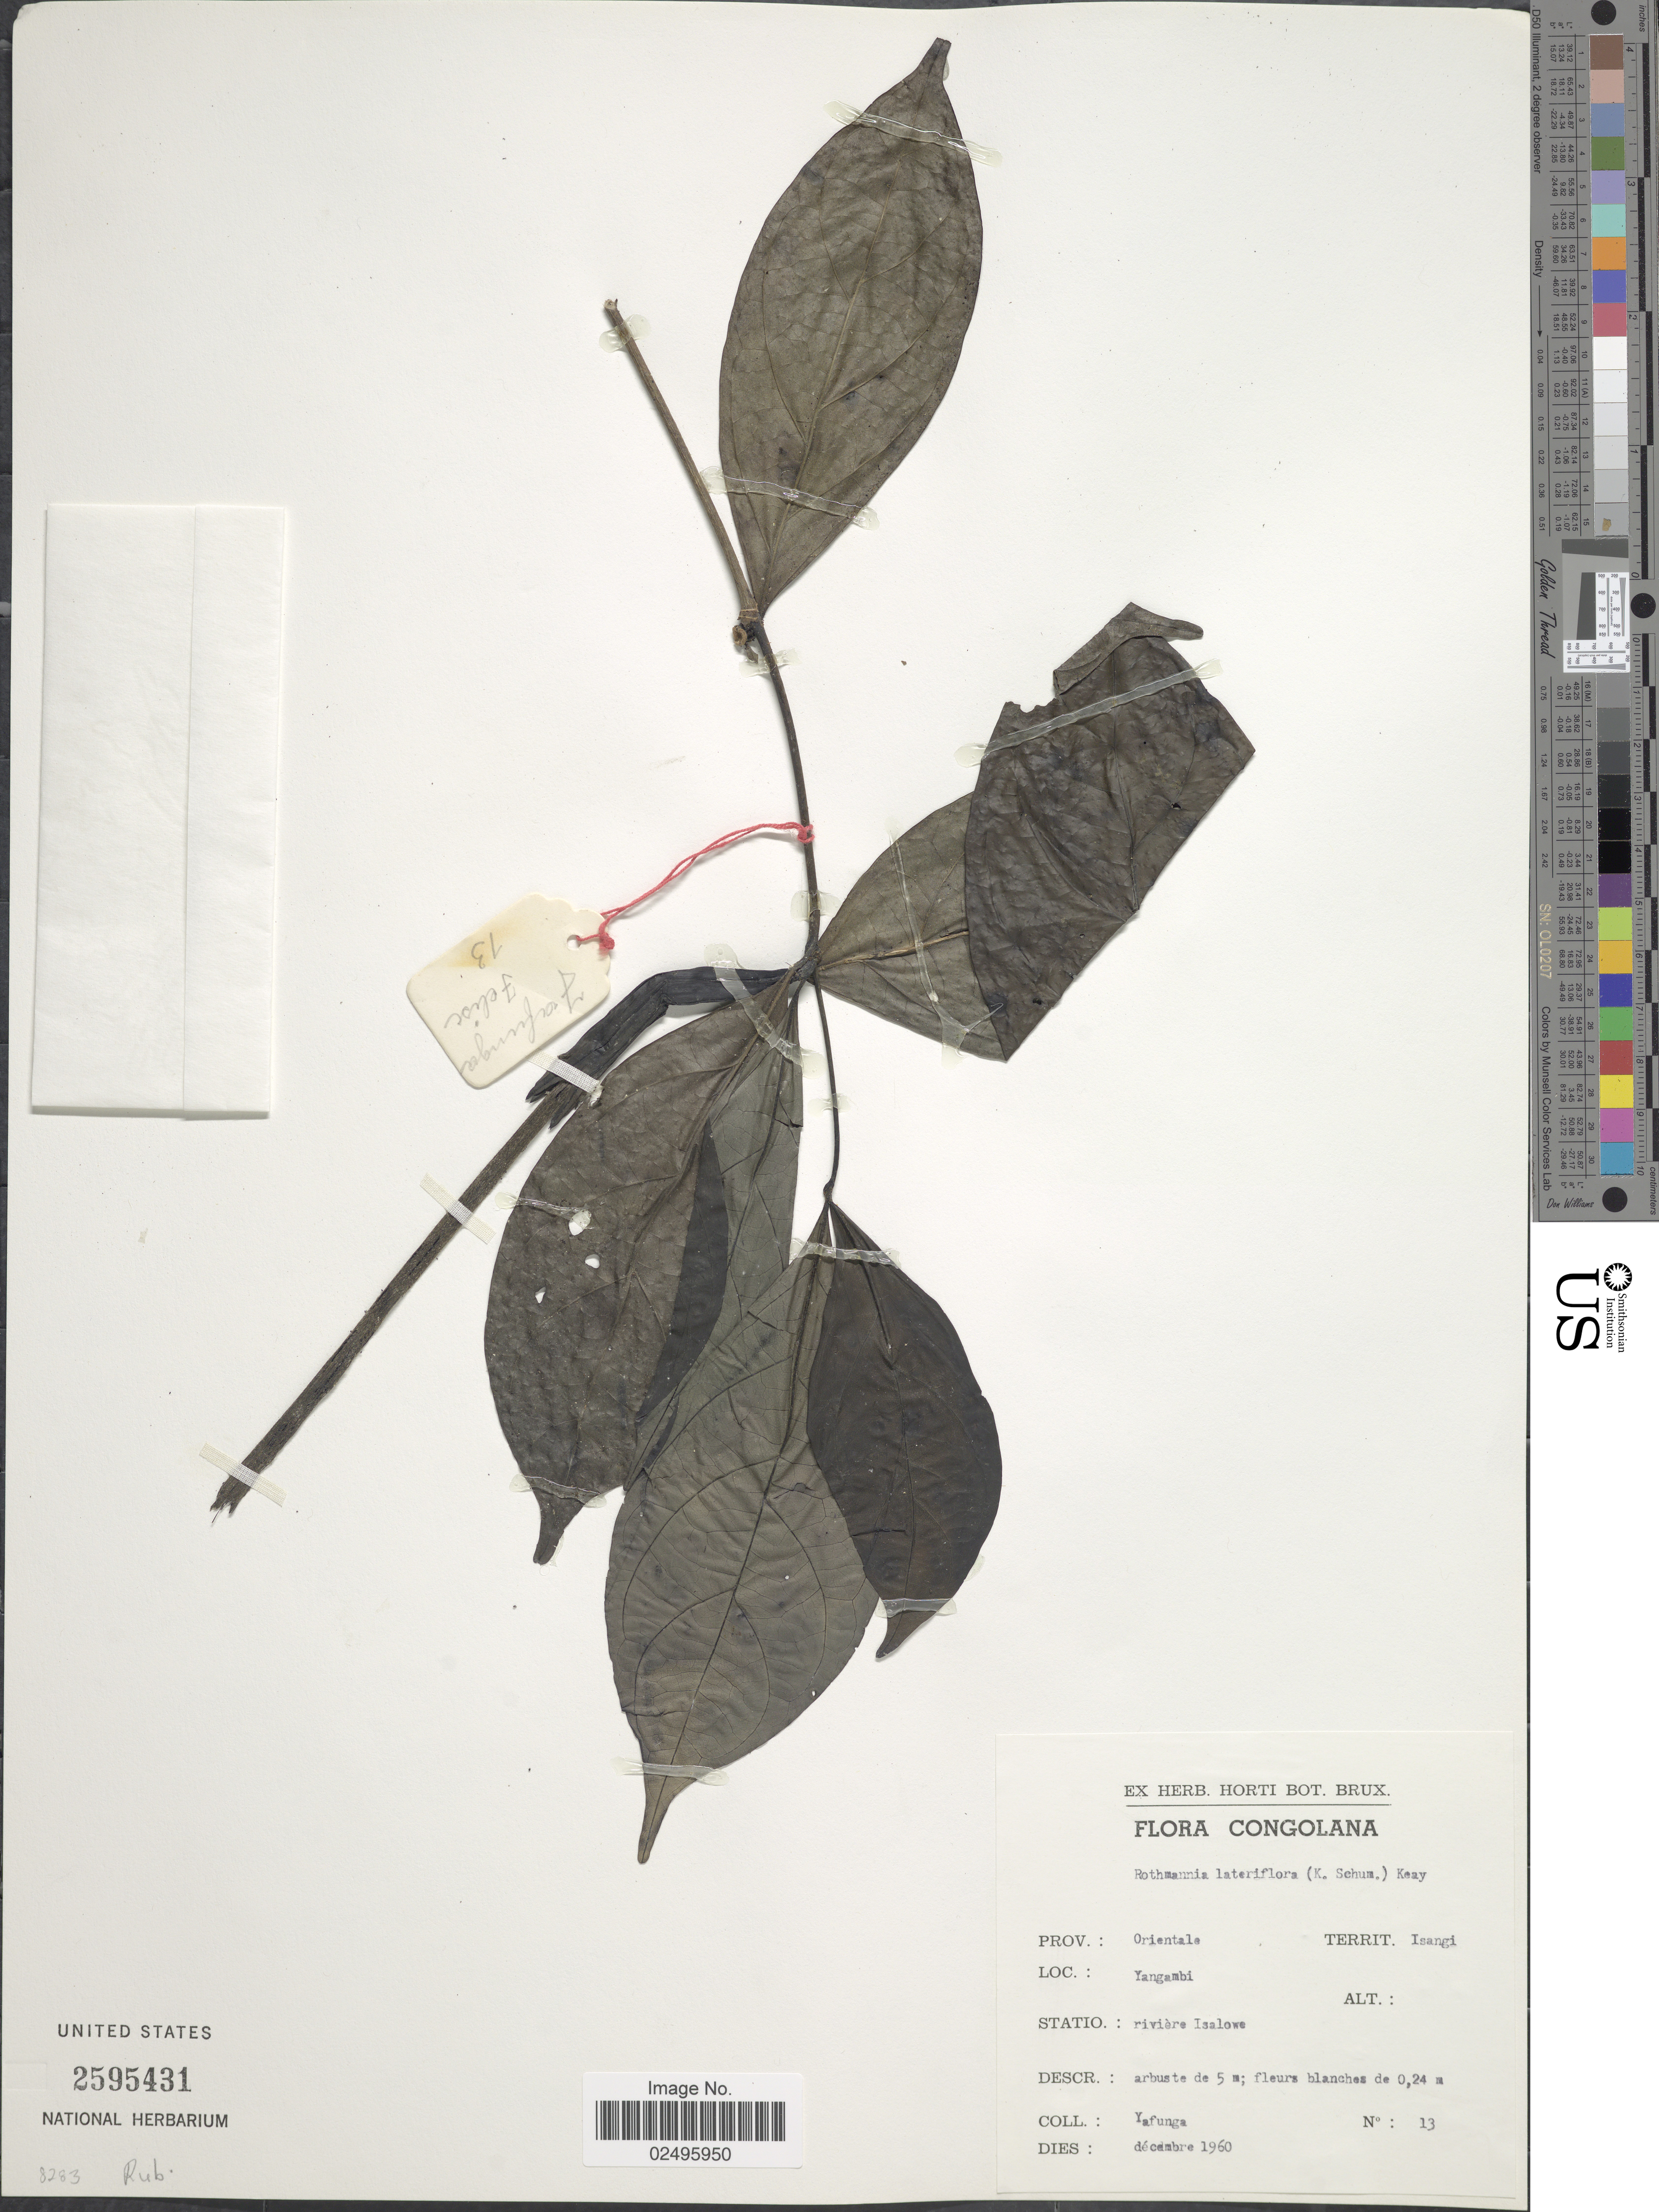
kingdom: Plantae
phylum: Tracheophyta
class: Magnoliopsida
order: Gentianales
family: Rubiaceae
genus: Rothmannia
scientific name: Rothmannia lateriflora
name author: (K. Schum.) Keay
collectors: Yafunga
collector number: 13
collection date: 1960-12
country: Congo, Democratic Republic of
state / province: Tshopo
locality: Congolana. Prov. Orientale. Territ. Isangi. Yangambi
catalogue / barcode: US 2595431